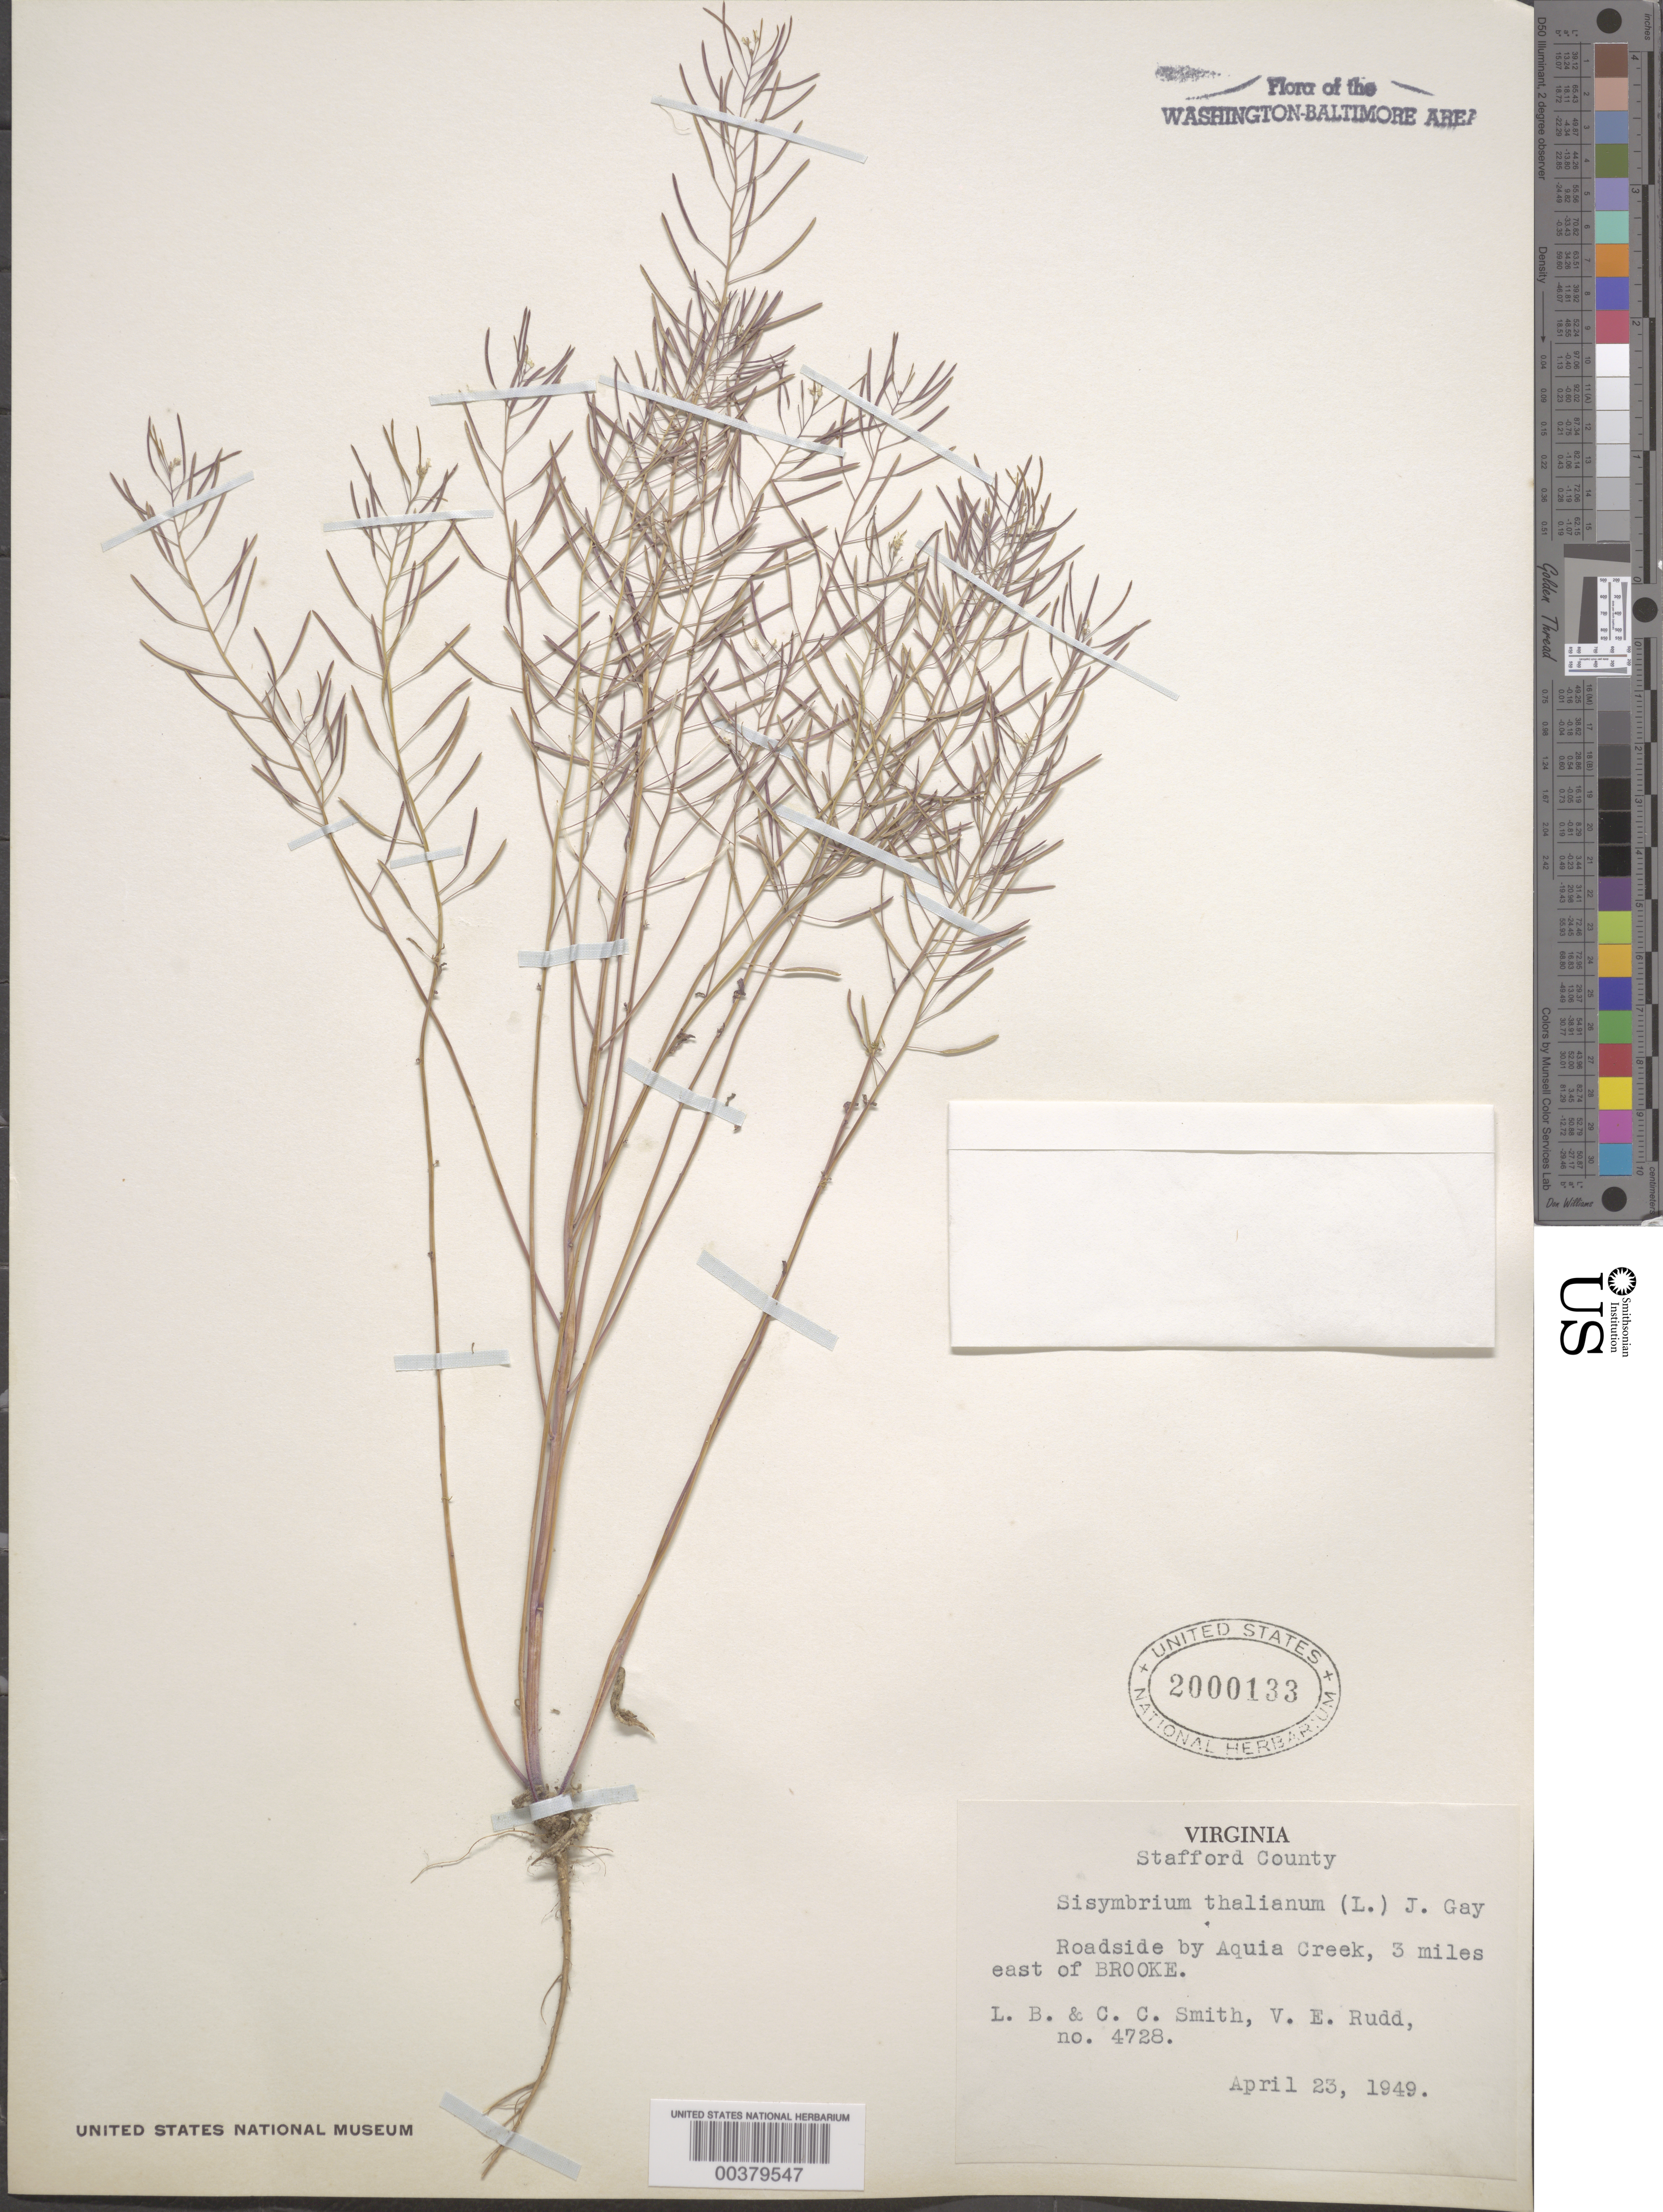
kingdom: Plantae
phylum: Tracheophyta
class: Magnoliopsida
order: Brassicales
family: Brassicaceae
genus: Arabidopsis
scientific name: Arabidopsis thaliana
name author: (L.) Heynh.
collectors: L. Smith, C. C. Smith & V. E. Rudd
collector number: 4728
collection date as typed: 23 Apr 1949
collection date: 1949-04-23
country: United States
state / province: Virginia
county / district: Stafford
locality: Aquia Creek, east of Brooke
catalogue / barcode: US 2000133